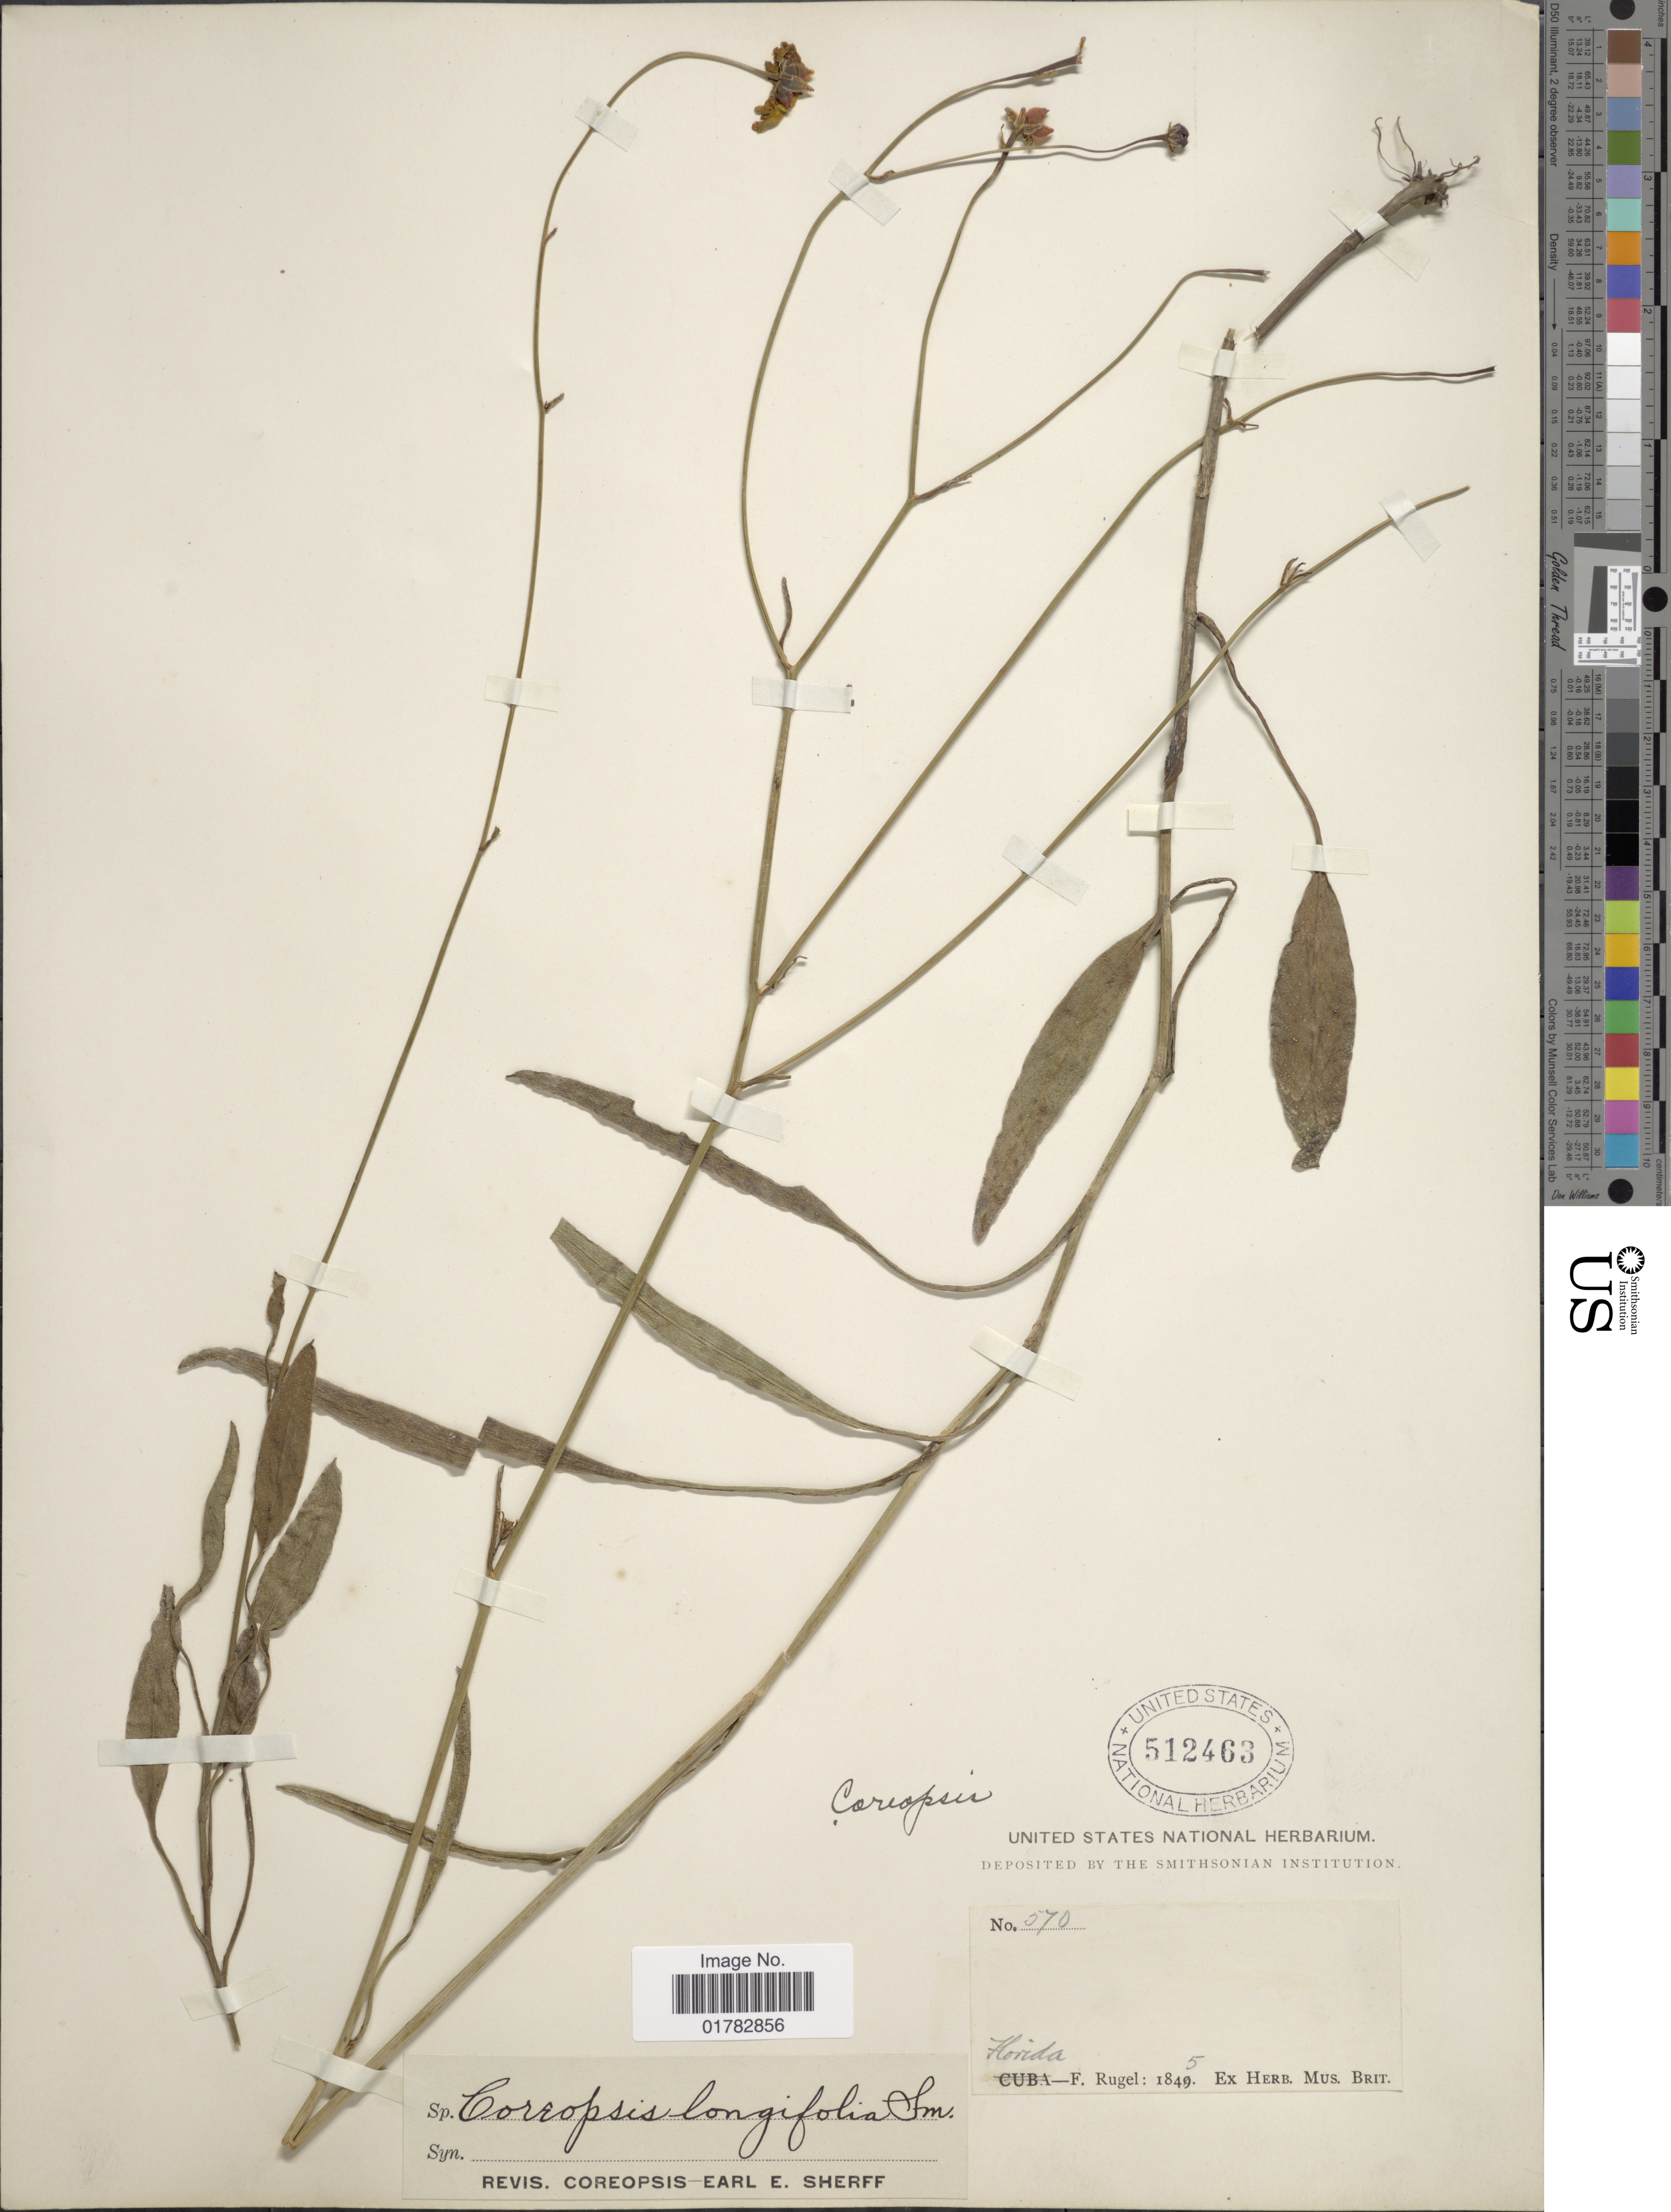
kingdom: Plantae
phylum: Tracheophyta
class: Magnoliopsida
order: Asterales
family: Asteraceae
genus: Coreopsis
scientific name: Coreopsis longifolia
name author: Small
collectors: F. Rugel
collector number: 570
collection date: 1845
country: United States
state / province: Florida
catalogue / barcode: US 512463